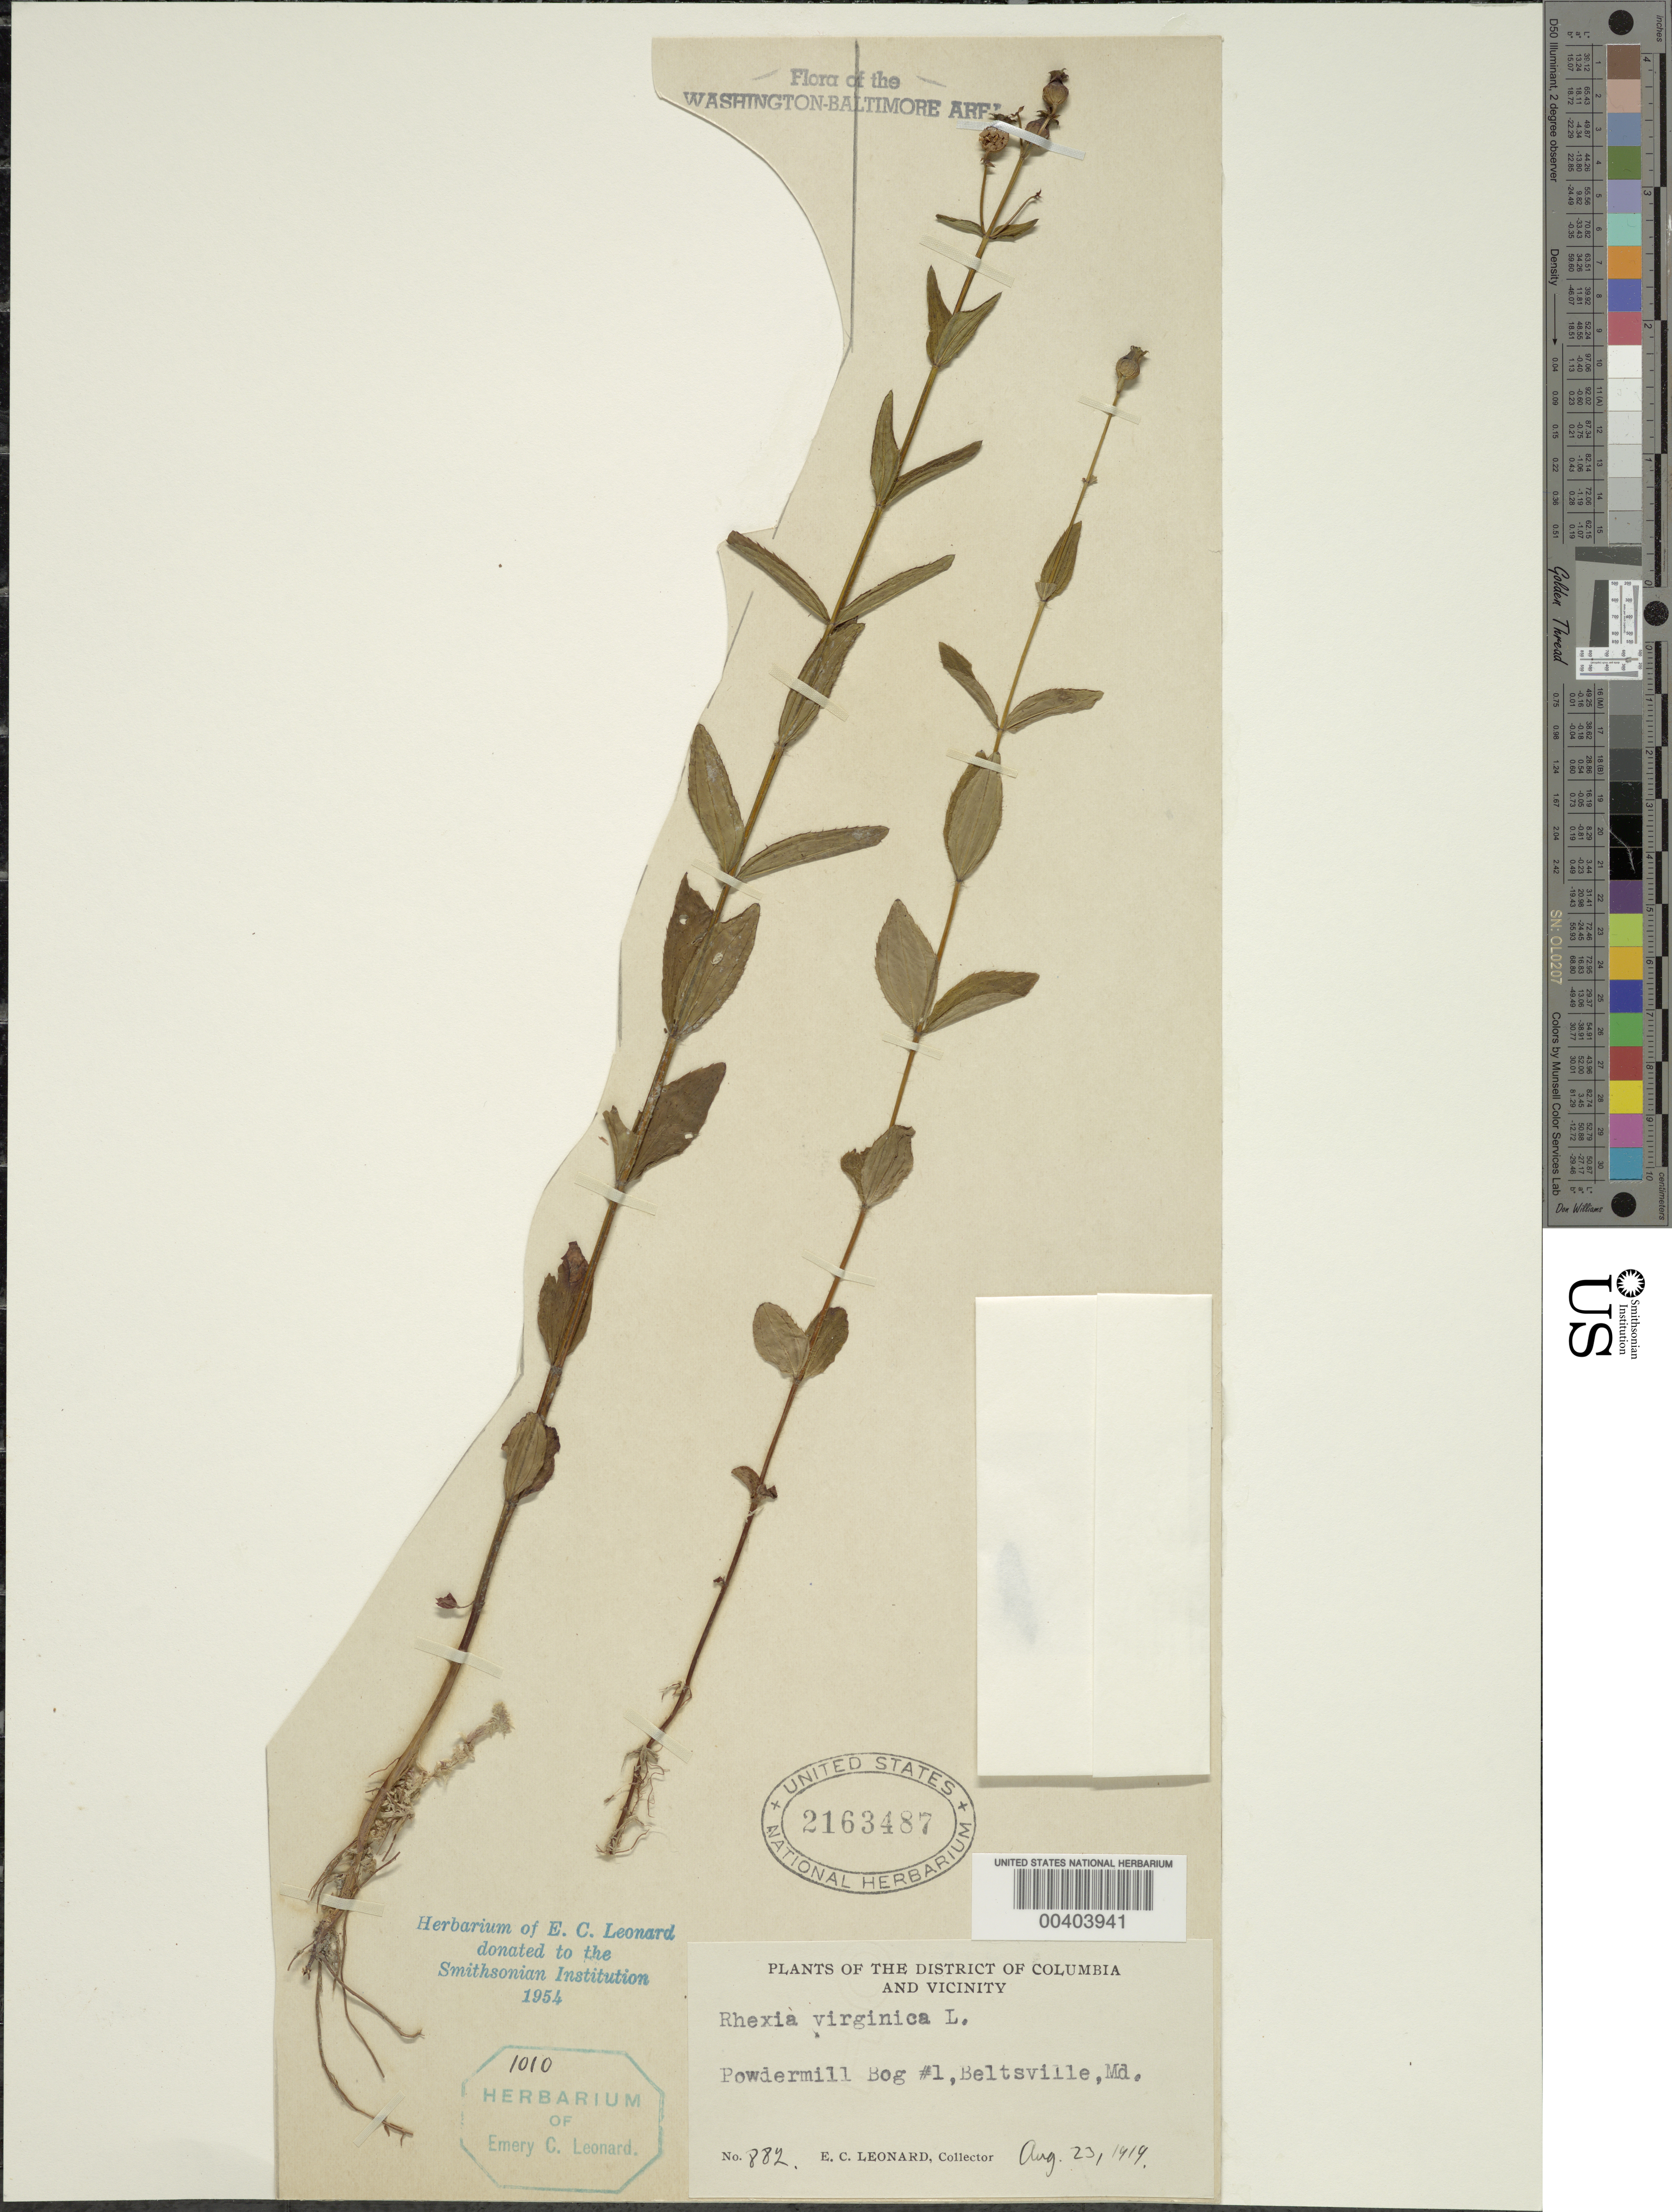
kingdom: Plantae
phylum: Tracheophyta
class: Magnoliopsida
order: Myrtales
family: Melastomataceae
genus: Rhexia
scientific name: Rhexia virginica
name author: L.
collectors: E. C. Leonard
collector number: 882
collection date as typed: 23 Aug 1919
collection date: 1919-08-23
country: United States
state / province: Maryland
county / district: Prince George's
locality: Powdermill Bog #1, Beltsville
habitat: Bog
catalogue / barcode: US 2163487